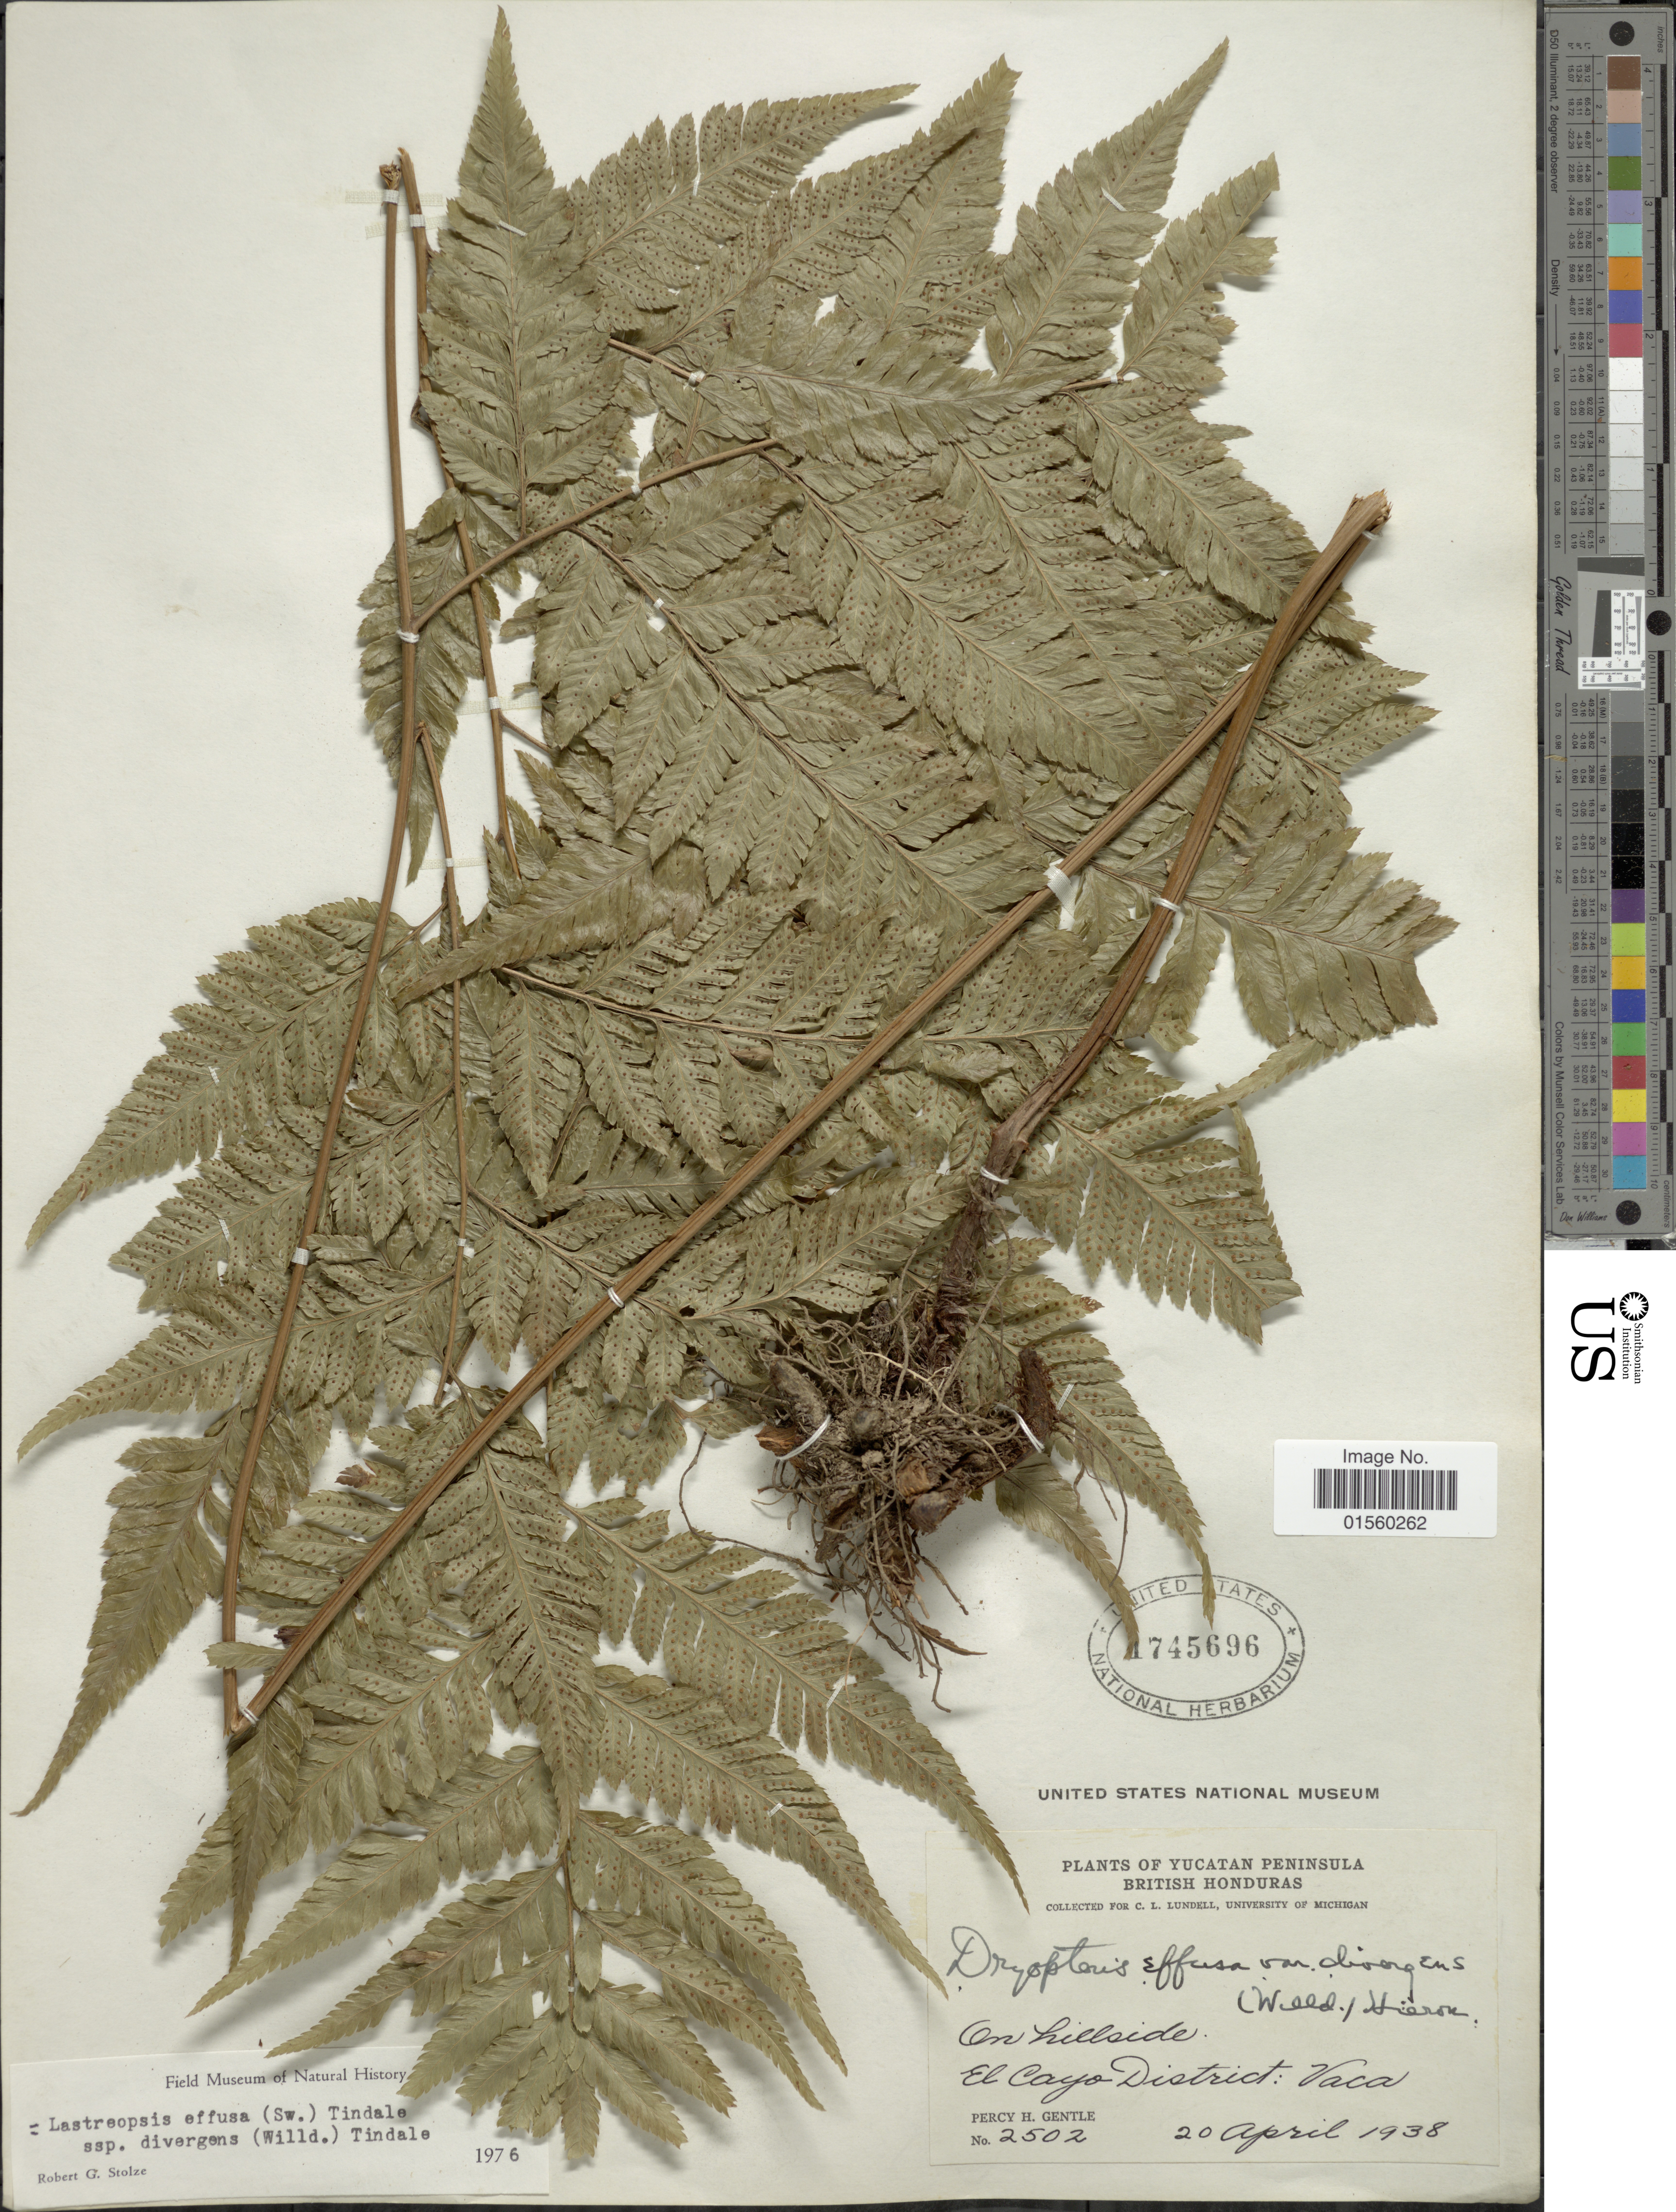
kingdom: Plantae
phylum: Tracheophyta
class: Polypodiopsida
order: Polypodiales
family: Dryopteridaceae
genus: Parapolystichum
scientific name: Parapolystichum effusum var. effusum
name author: (Sw.) Ching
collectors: P. H. Gentle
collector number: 2502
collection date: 1938-04-20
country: Belize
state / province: Cayo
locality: Yucatan Peninsula, El Cayo District: Vaca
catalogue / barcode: US 1745696